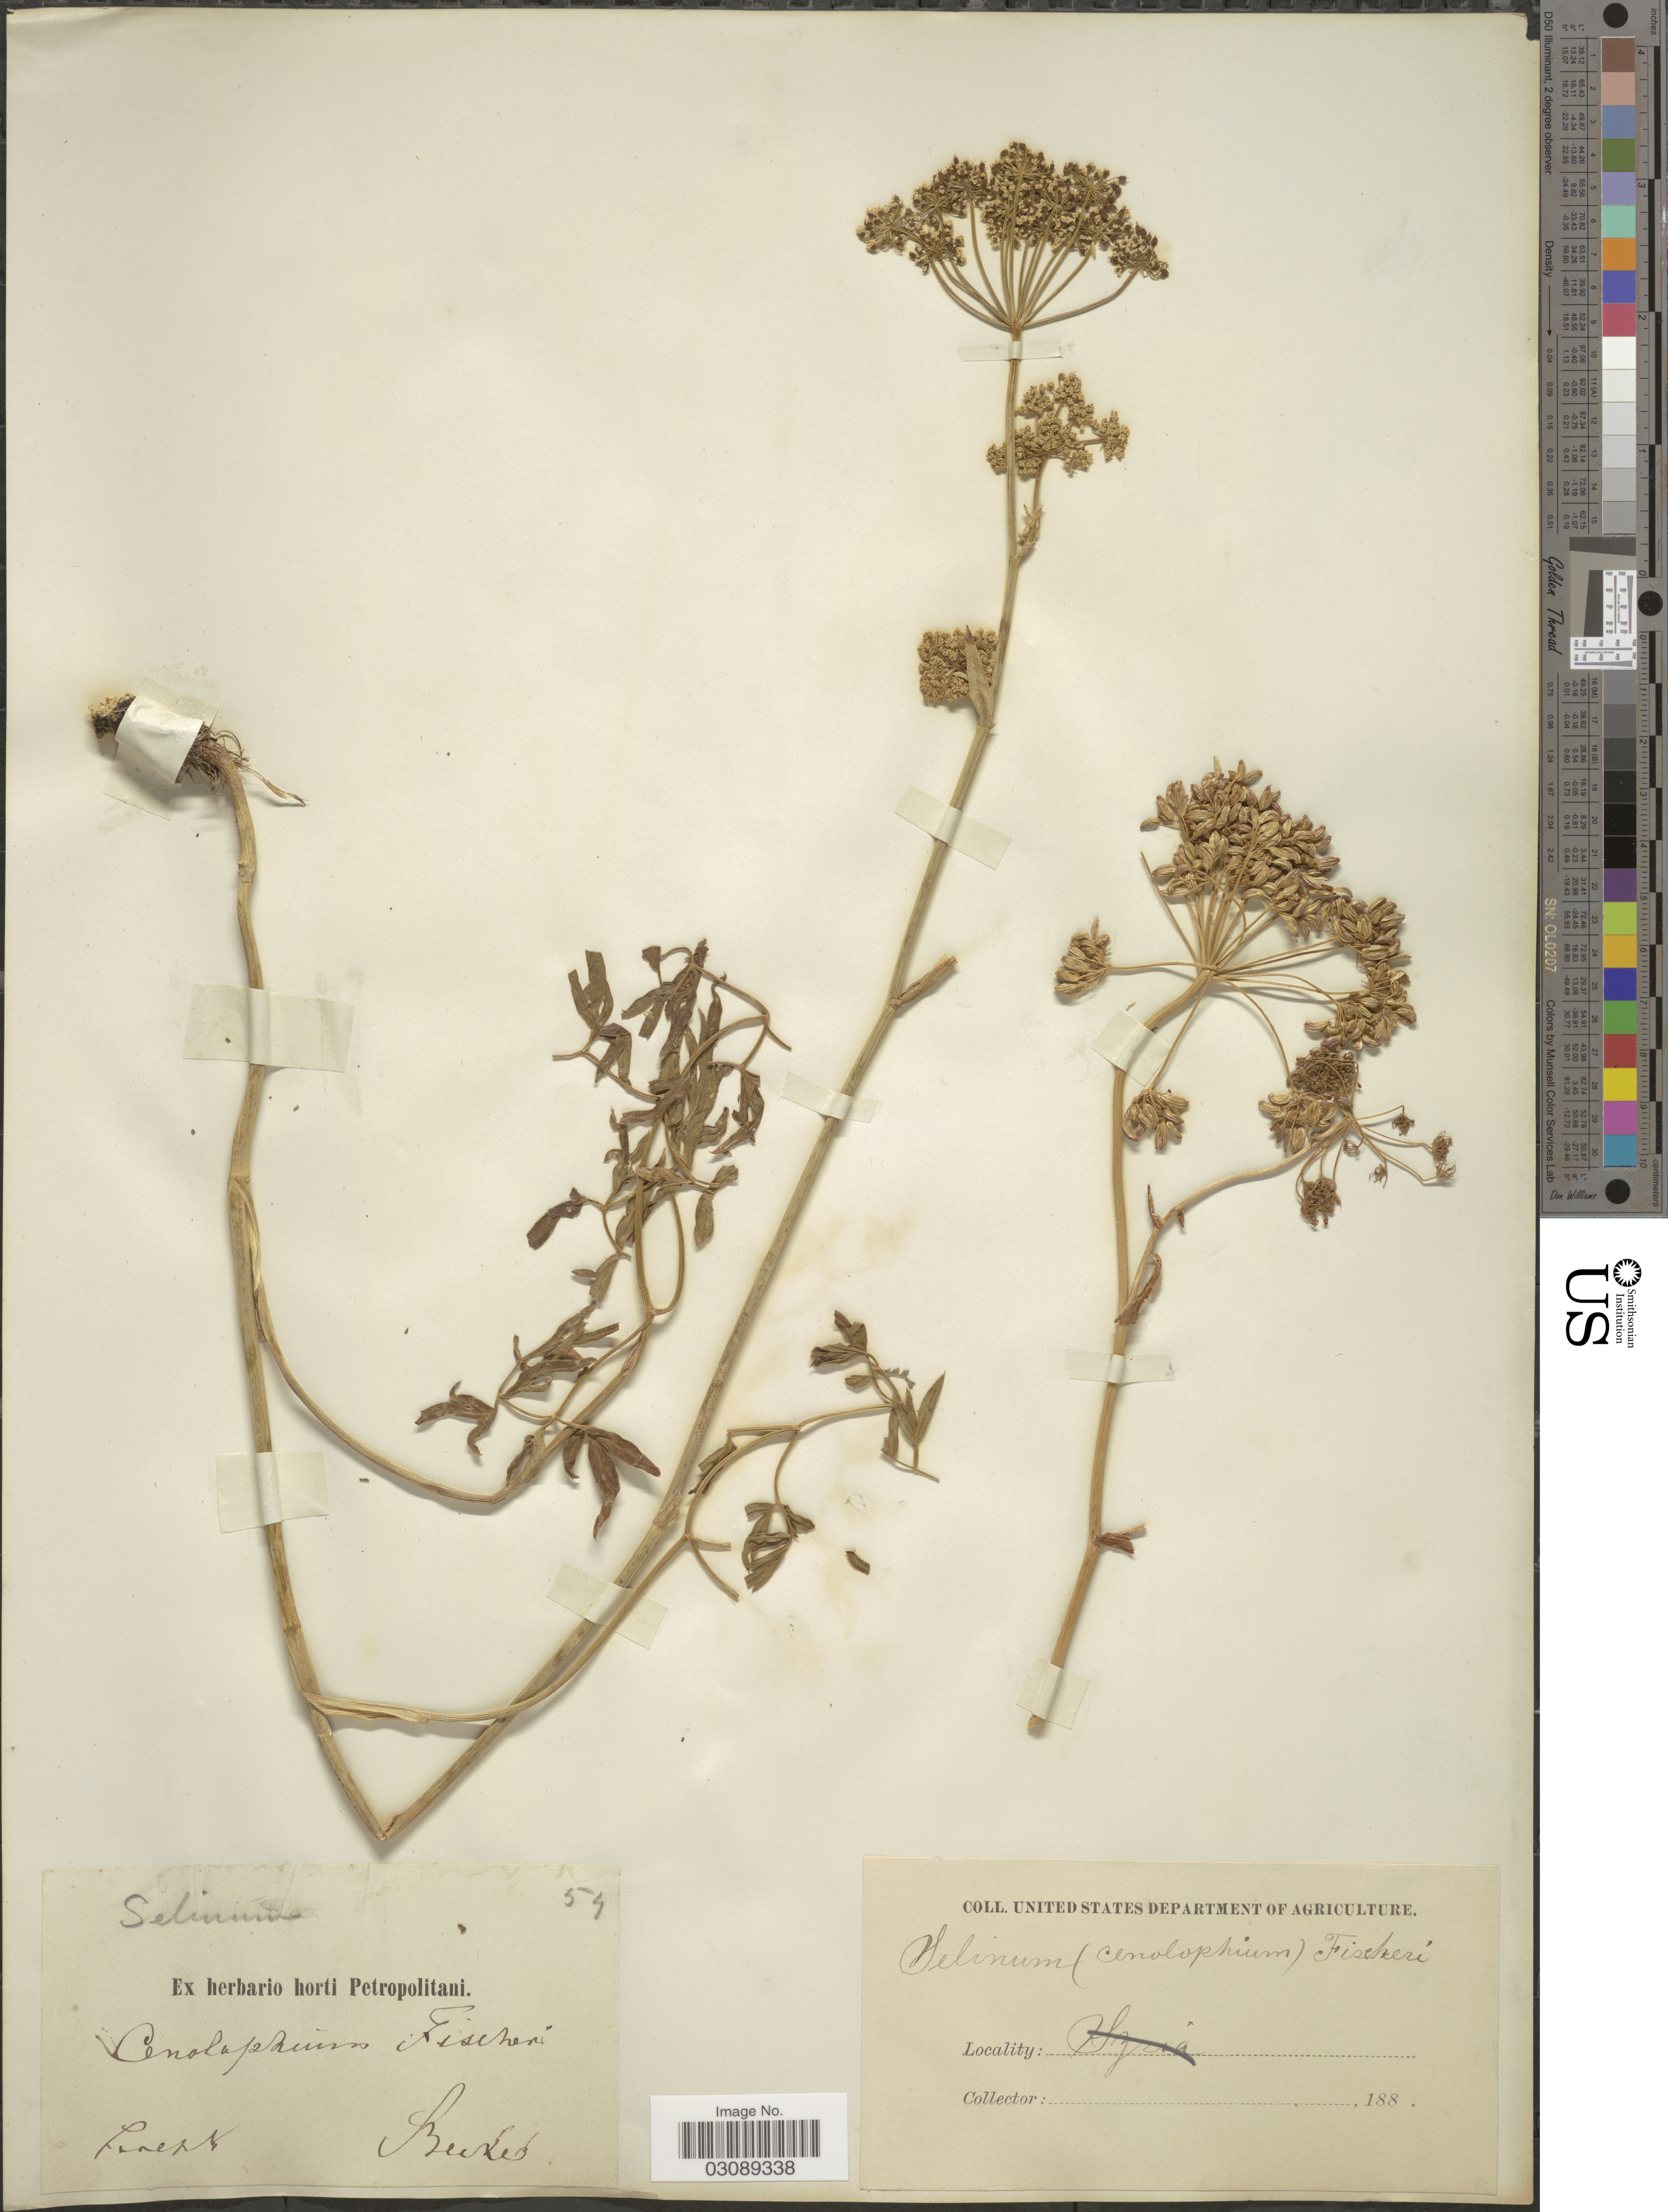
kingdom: Plantae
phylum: Tracheophyta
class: Magnoliopsida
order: Apiales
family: Apiaceae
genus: Cenolophium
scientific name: Cenolophium fischeri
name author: (Spreng.) W.D.J. Koch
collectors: -. Becker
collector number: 54*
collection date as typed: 188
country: Russian Federation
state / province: Volgograd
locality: Sarepta.